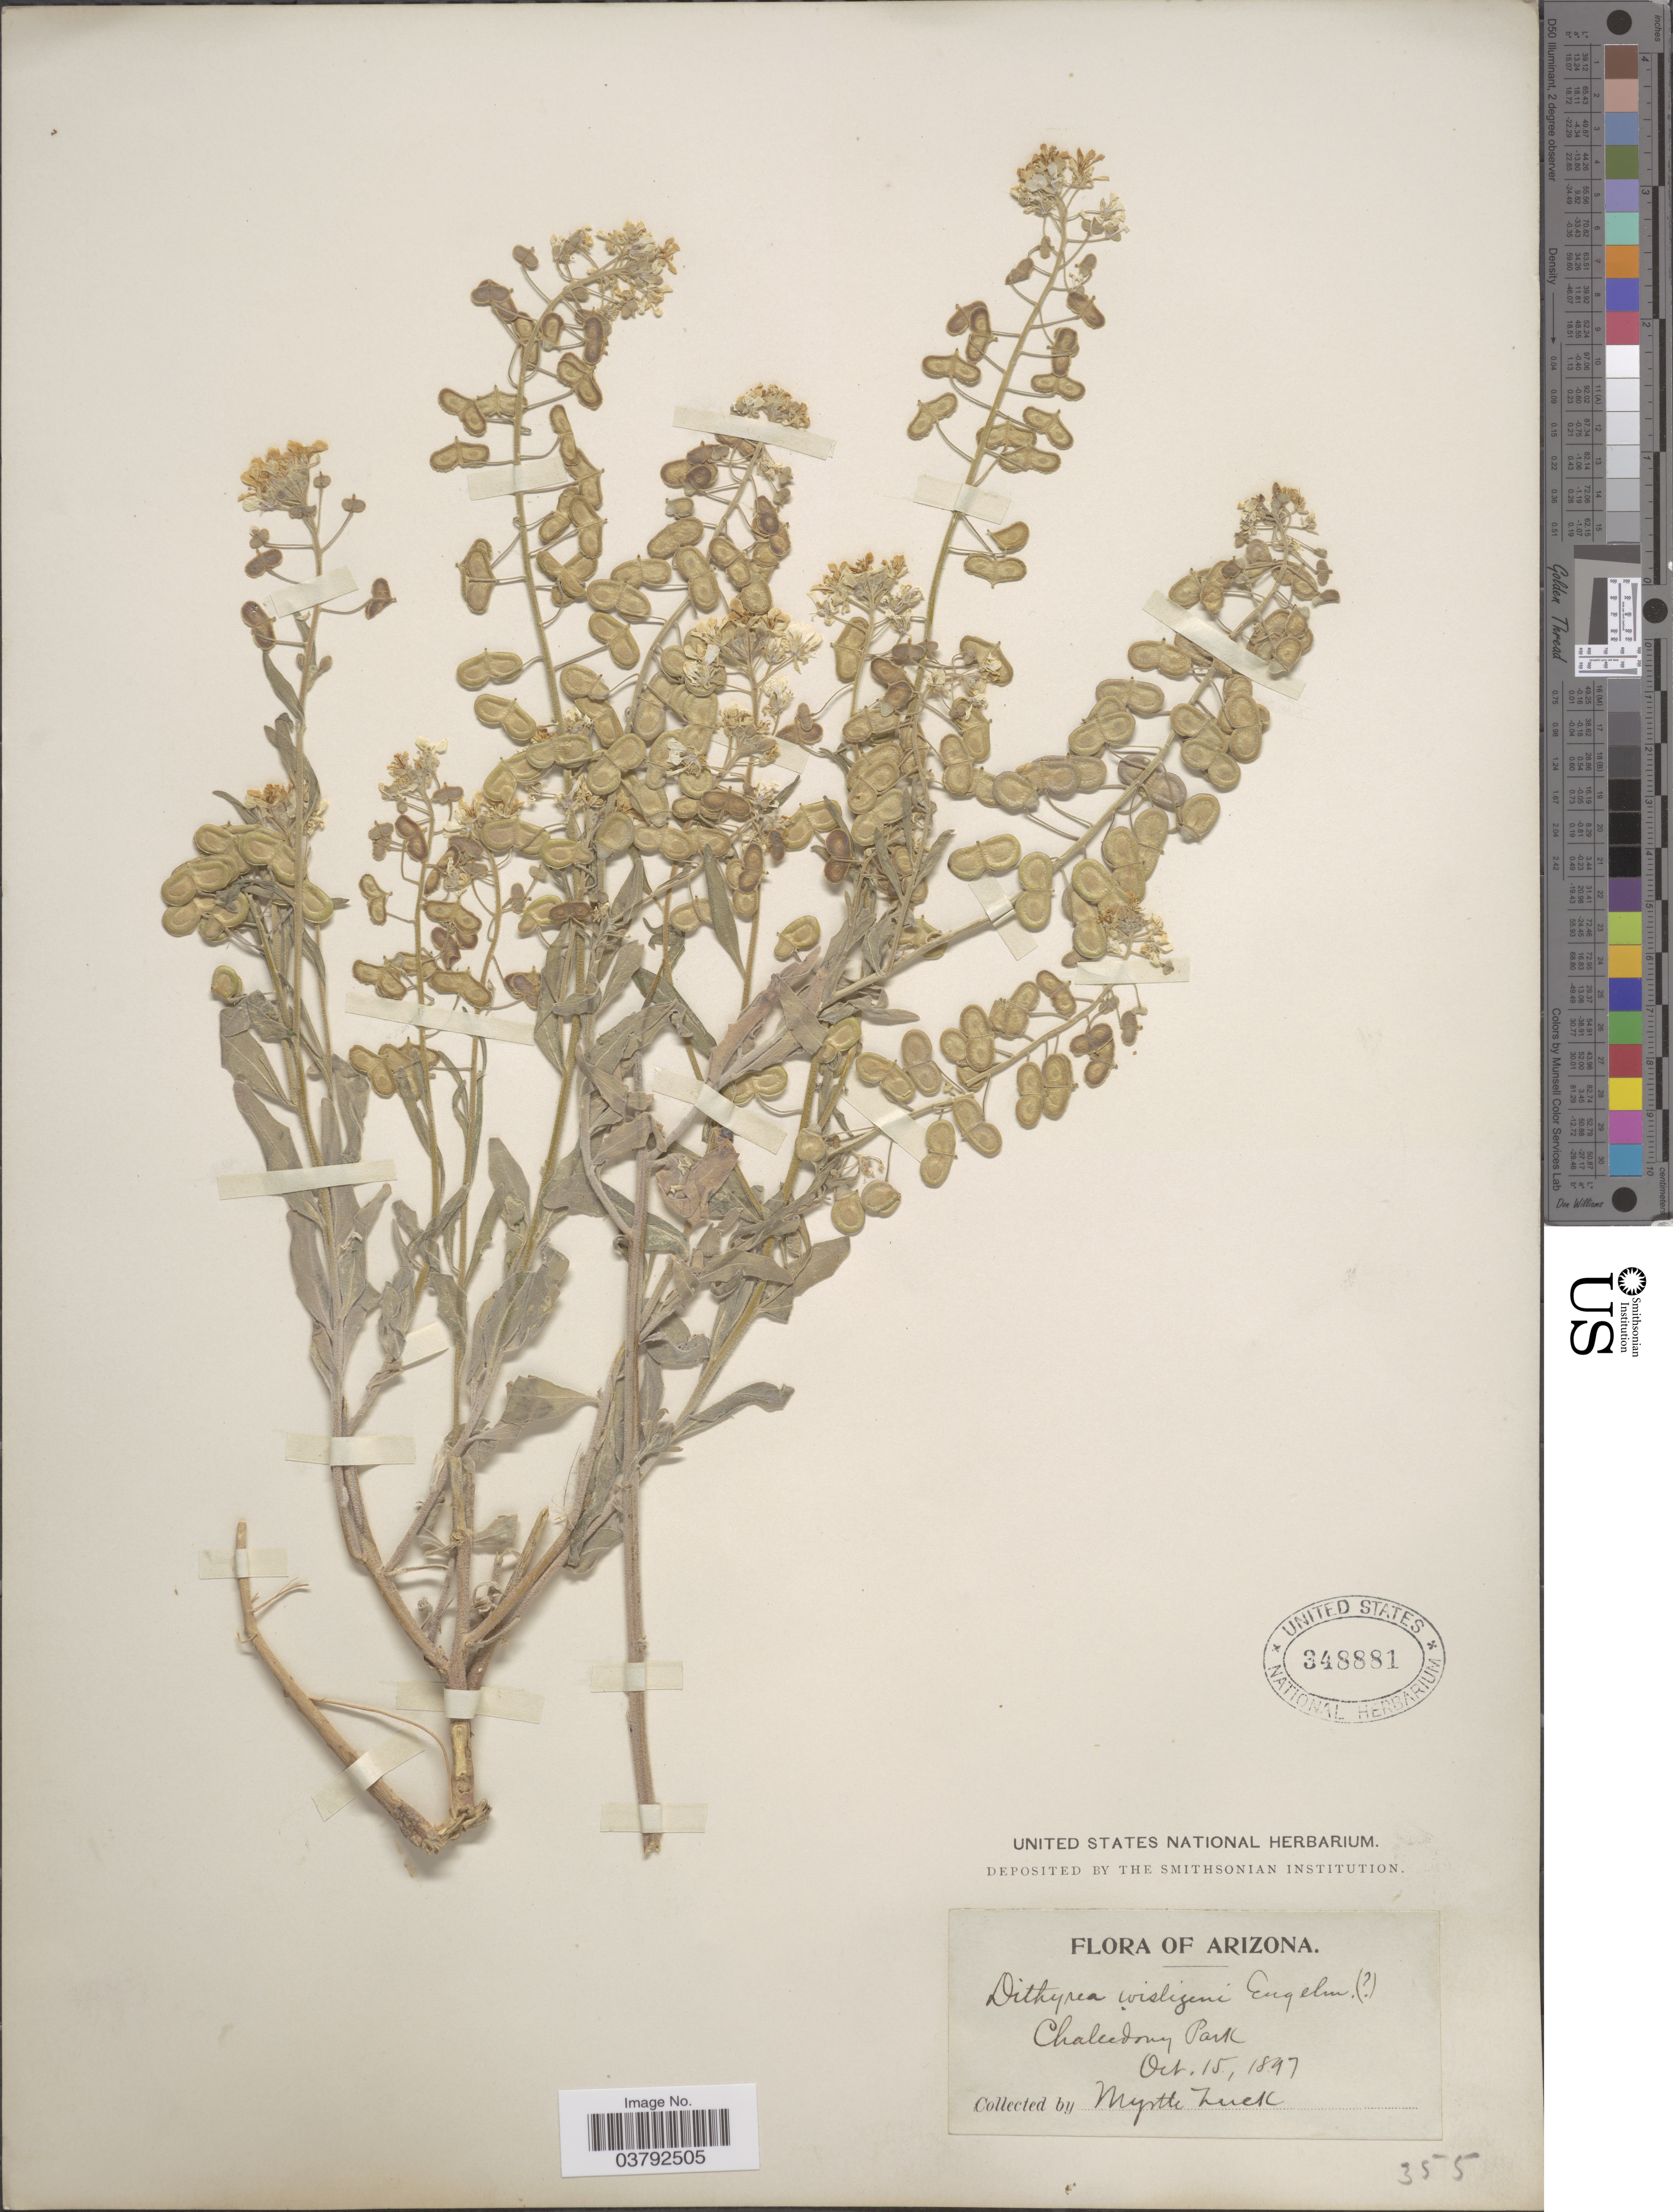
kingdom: Plantae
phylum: Tracheophyta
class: Magnoliopsida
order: Brassicales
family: Brassicaceae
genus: Dithyrea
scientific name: Dithyrea wislizeni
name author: Engelm.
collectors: M. Zuck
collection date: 1897-10-15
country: United States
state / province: Arizona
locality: Chancedony Park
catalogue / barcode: US 348881